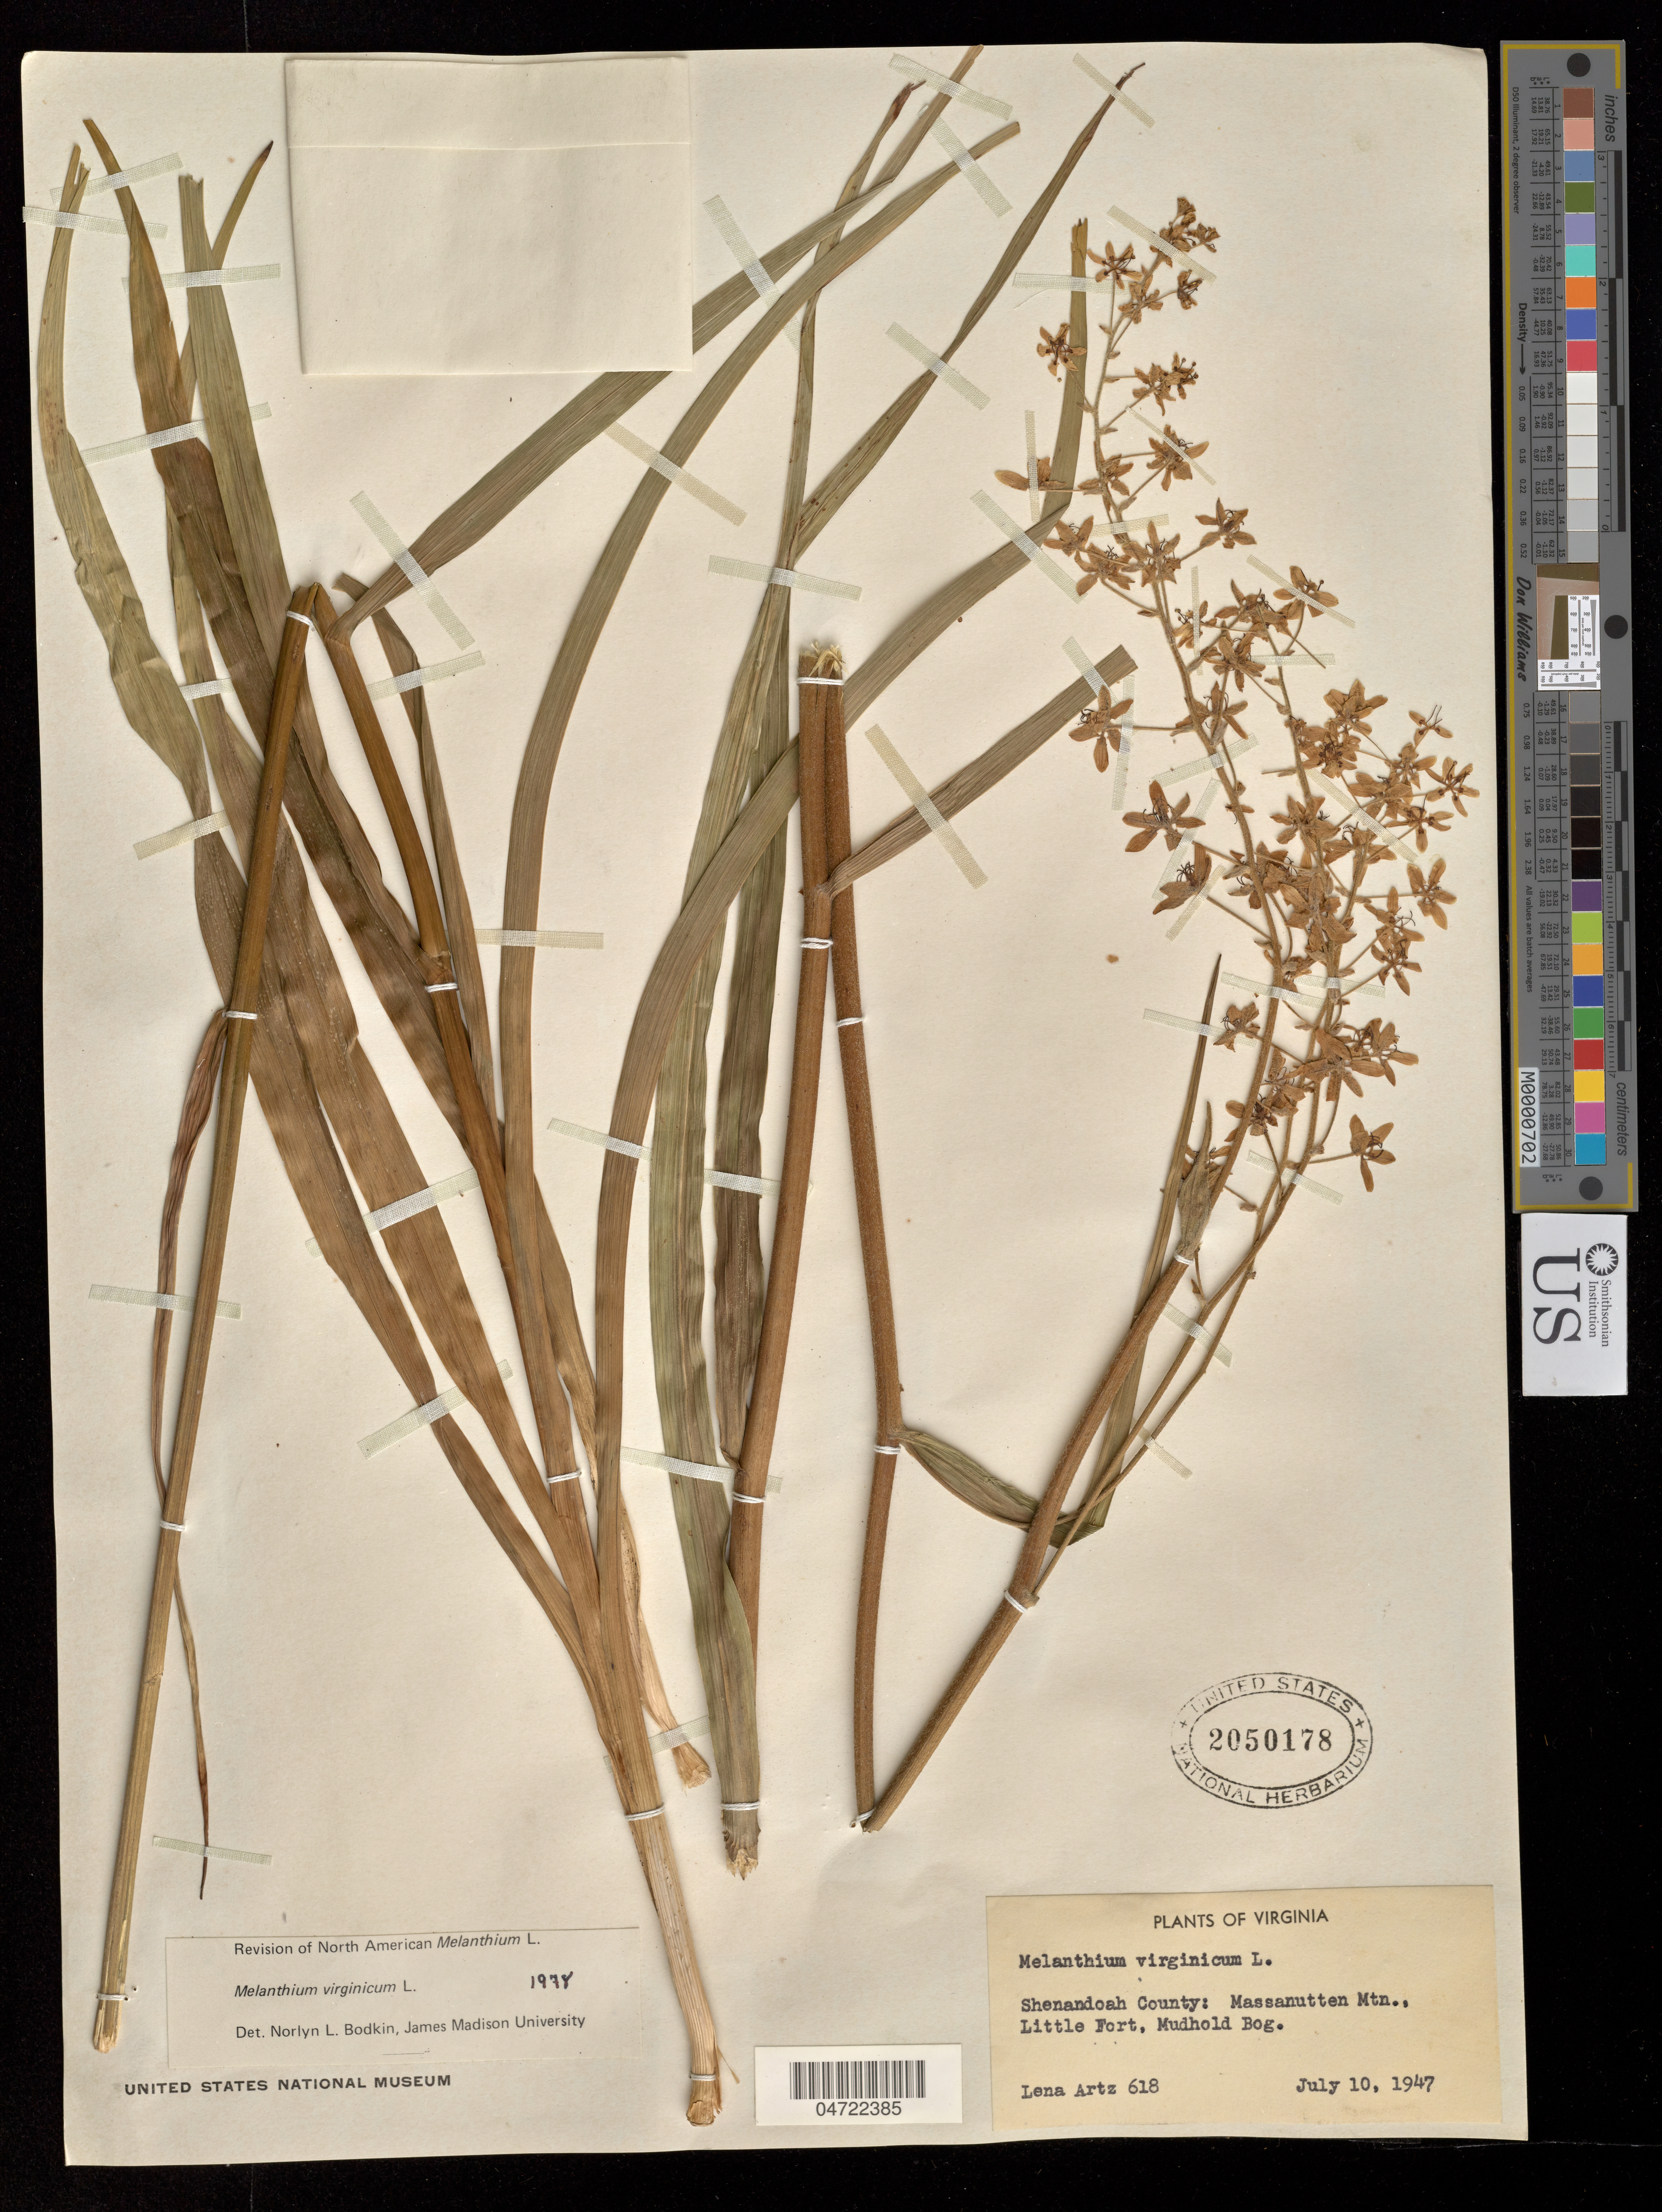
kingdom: Plantae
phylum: Tracheophyta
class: Liliopsida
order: Liliales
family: Melanthiaceae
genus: Melanthium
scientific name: Melanthium virginicum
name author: L.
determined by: Bodkin, N. L.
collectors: L. Artz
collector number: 618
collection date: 1947-07-10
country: United States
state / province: Virginia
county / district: Shenandoah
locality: Massanutten Mtn, Little Fort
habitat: Mudhold Bog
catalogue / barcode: US 2050178